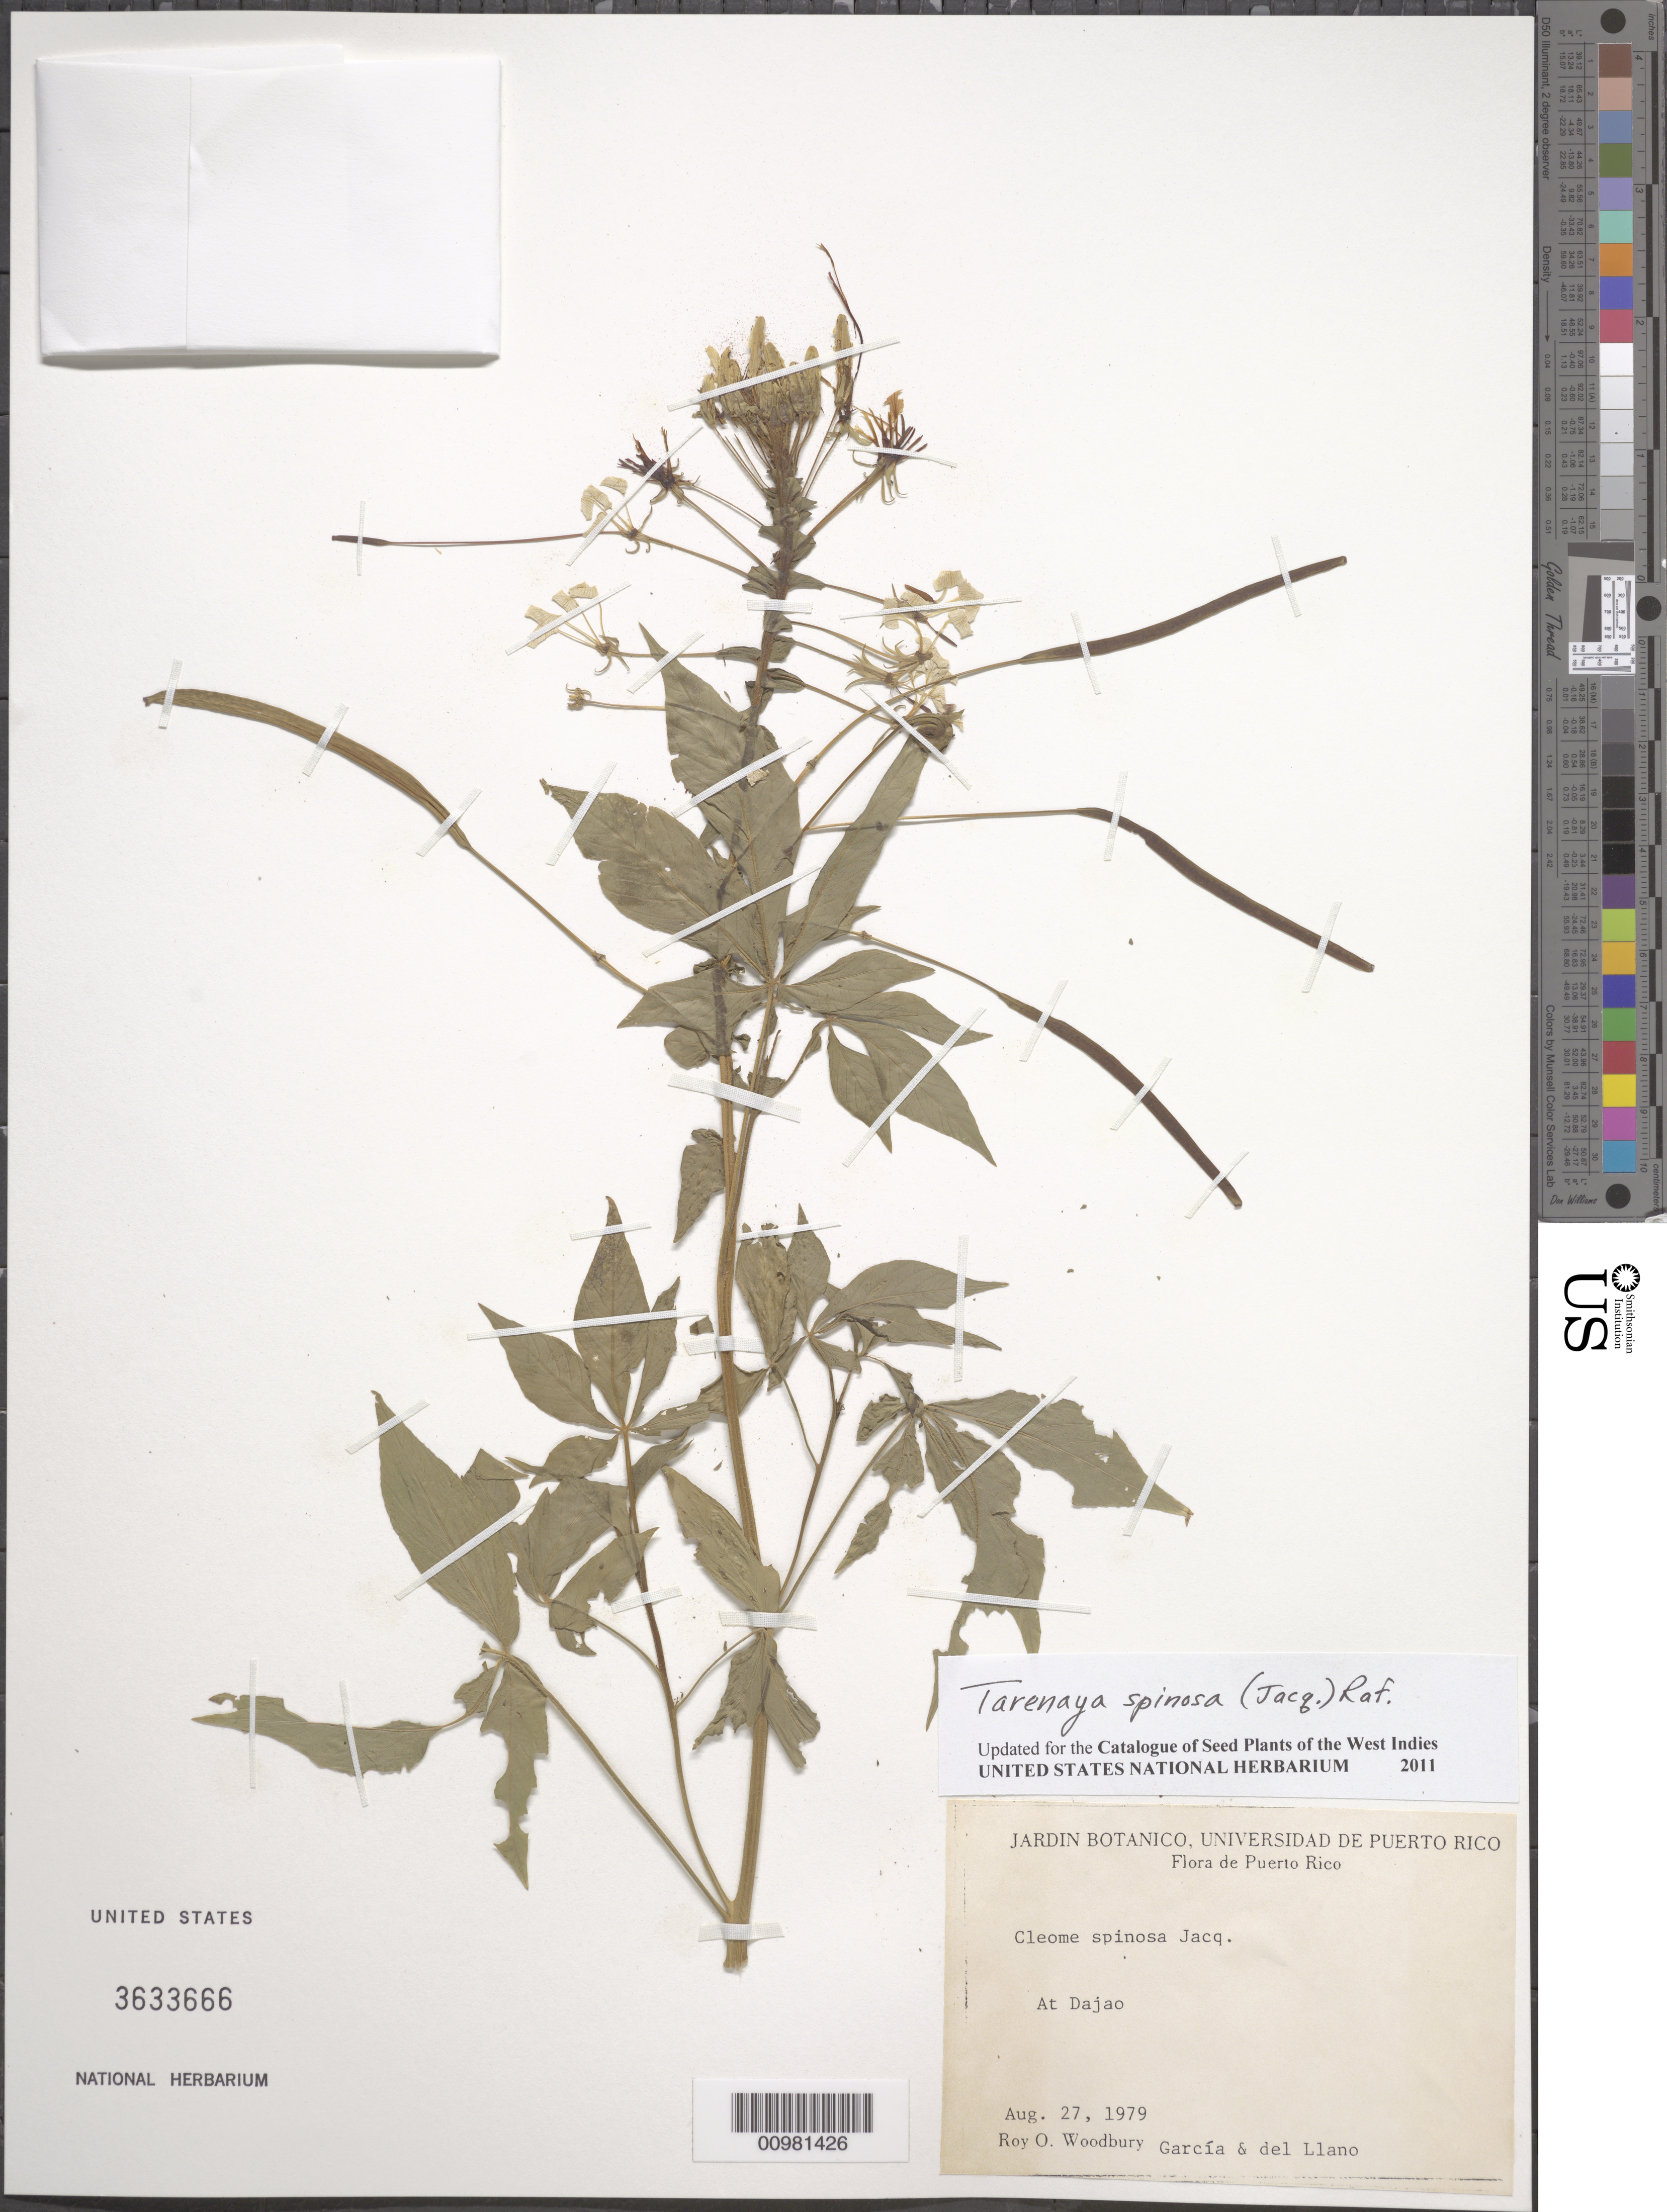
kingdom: Plantae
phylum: Tracheophyta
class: Magnoliopsida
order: Brassicales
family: Cleomaceae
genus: Tarenaya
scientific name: Tarenaya spinosa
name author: (Jacq.) Raf.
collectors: R. O. Woodbury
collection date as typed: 27 Aug 1979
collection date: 1979-08-27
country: Puerto Rico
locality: At Dajao.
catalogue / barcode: US 3633666